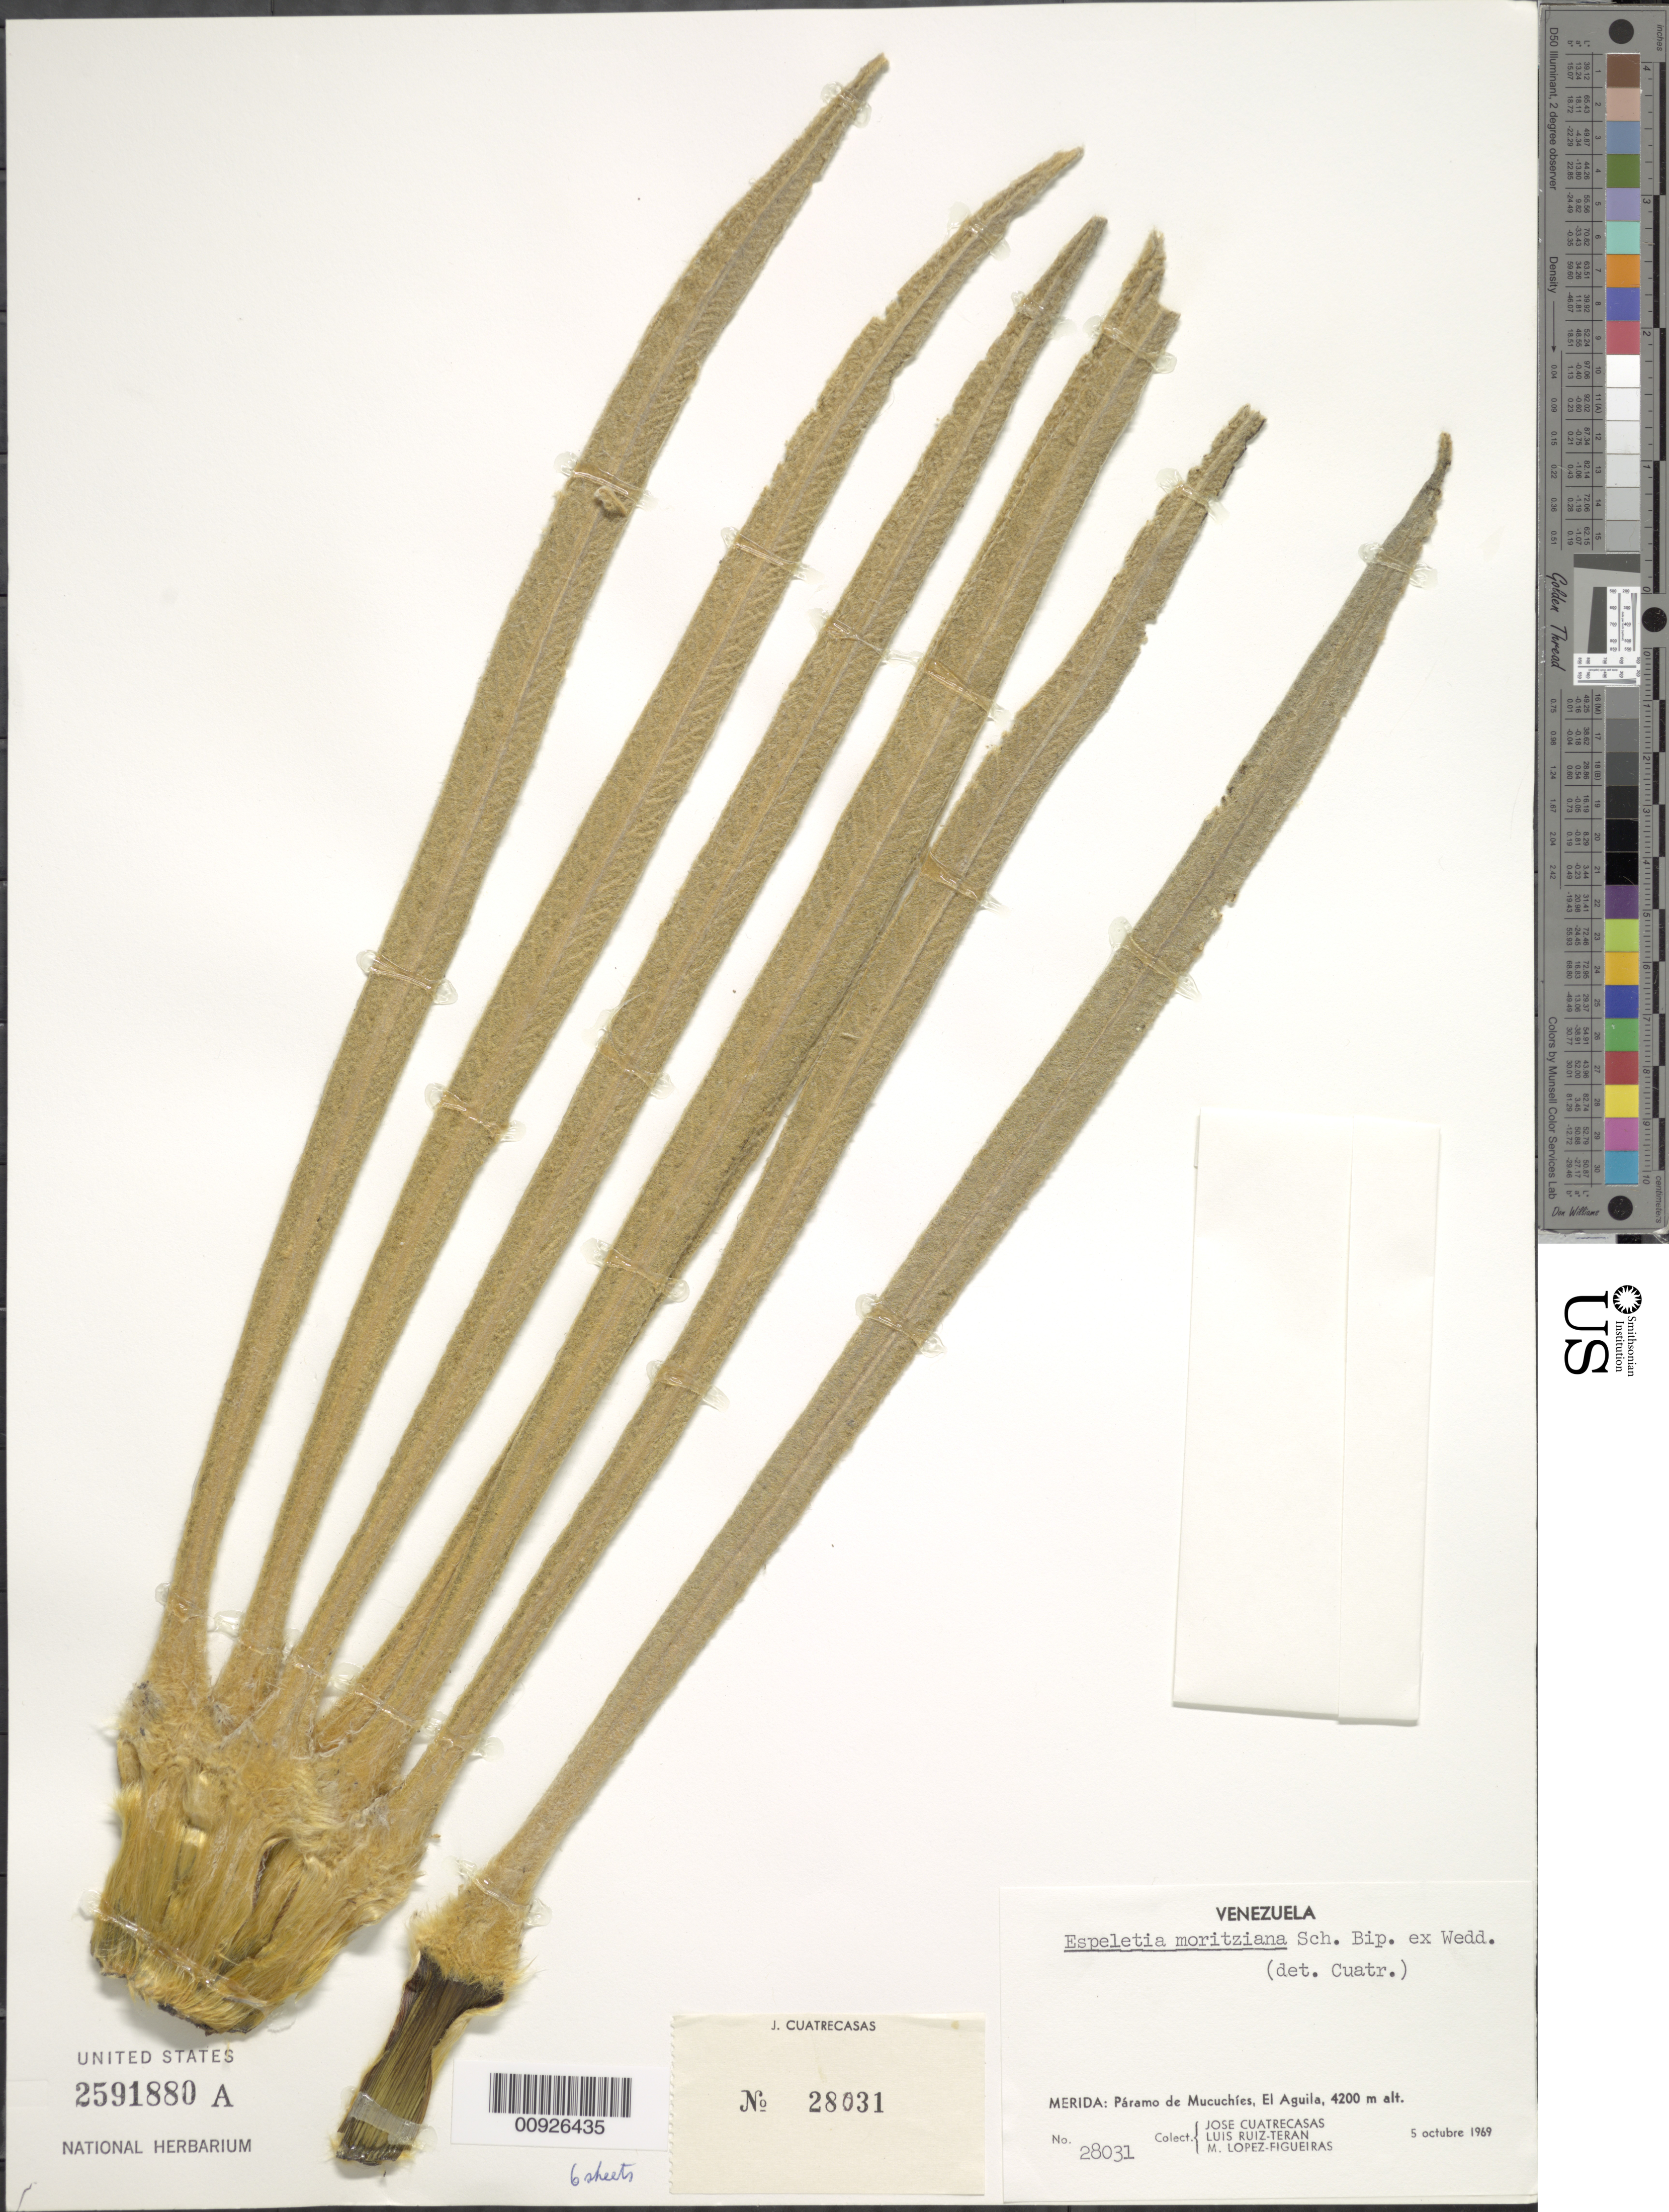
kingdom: Plantae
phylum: Tracheophyta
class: Magnoliopsida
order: Asterales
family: Asteraceae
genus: Coespeletia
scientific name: Coespeletia moritziana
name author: (Sch. Bip. ex Wedd.) Cuatrec.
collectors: J. Cuatrecasas, L. E. Ruíz-Terán & M. López Figueiras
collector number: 28031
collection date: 1969-10-05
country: Venezuela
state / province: Mérida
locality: P. de Mucuchíes. El Águila.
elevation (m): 4200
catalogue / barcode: US 2591880A